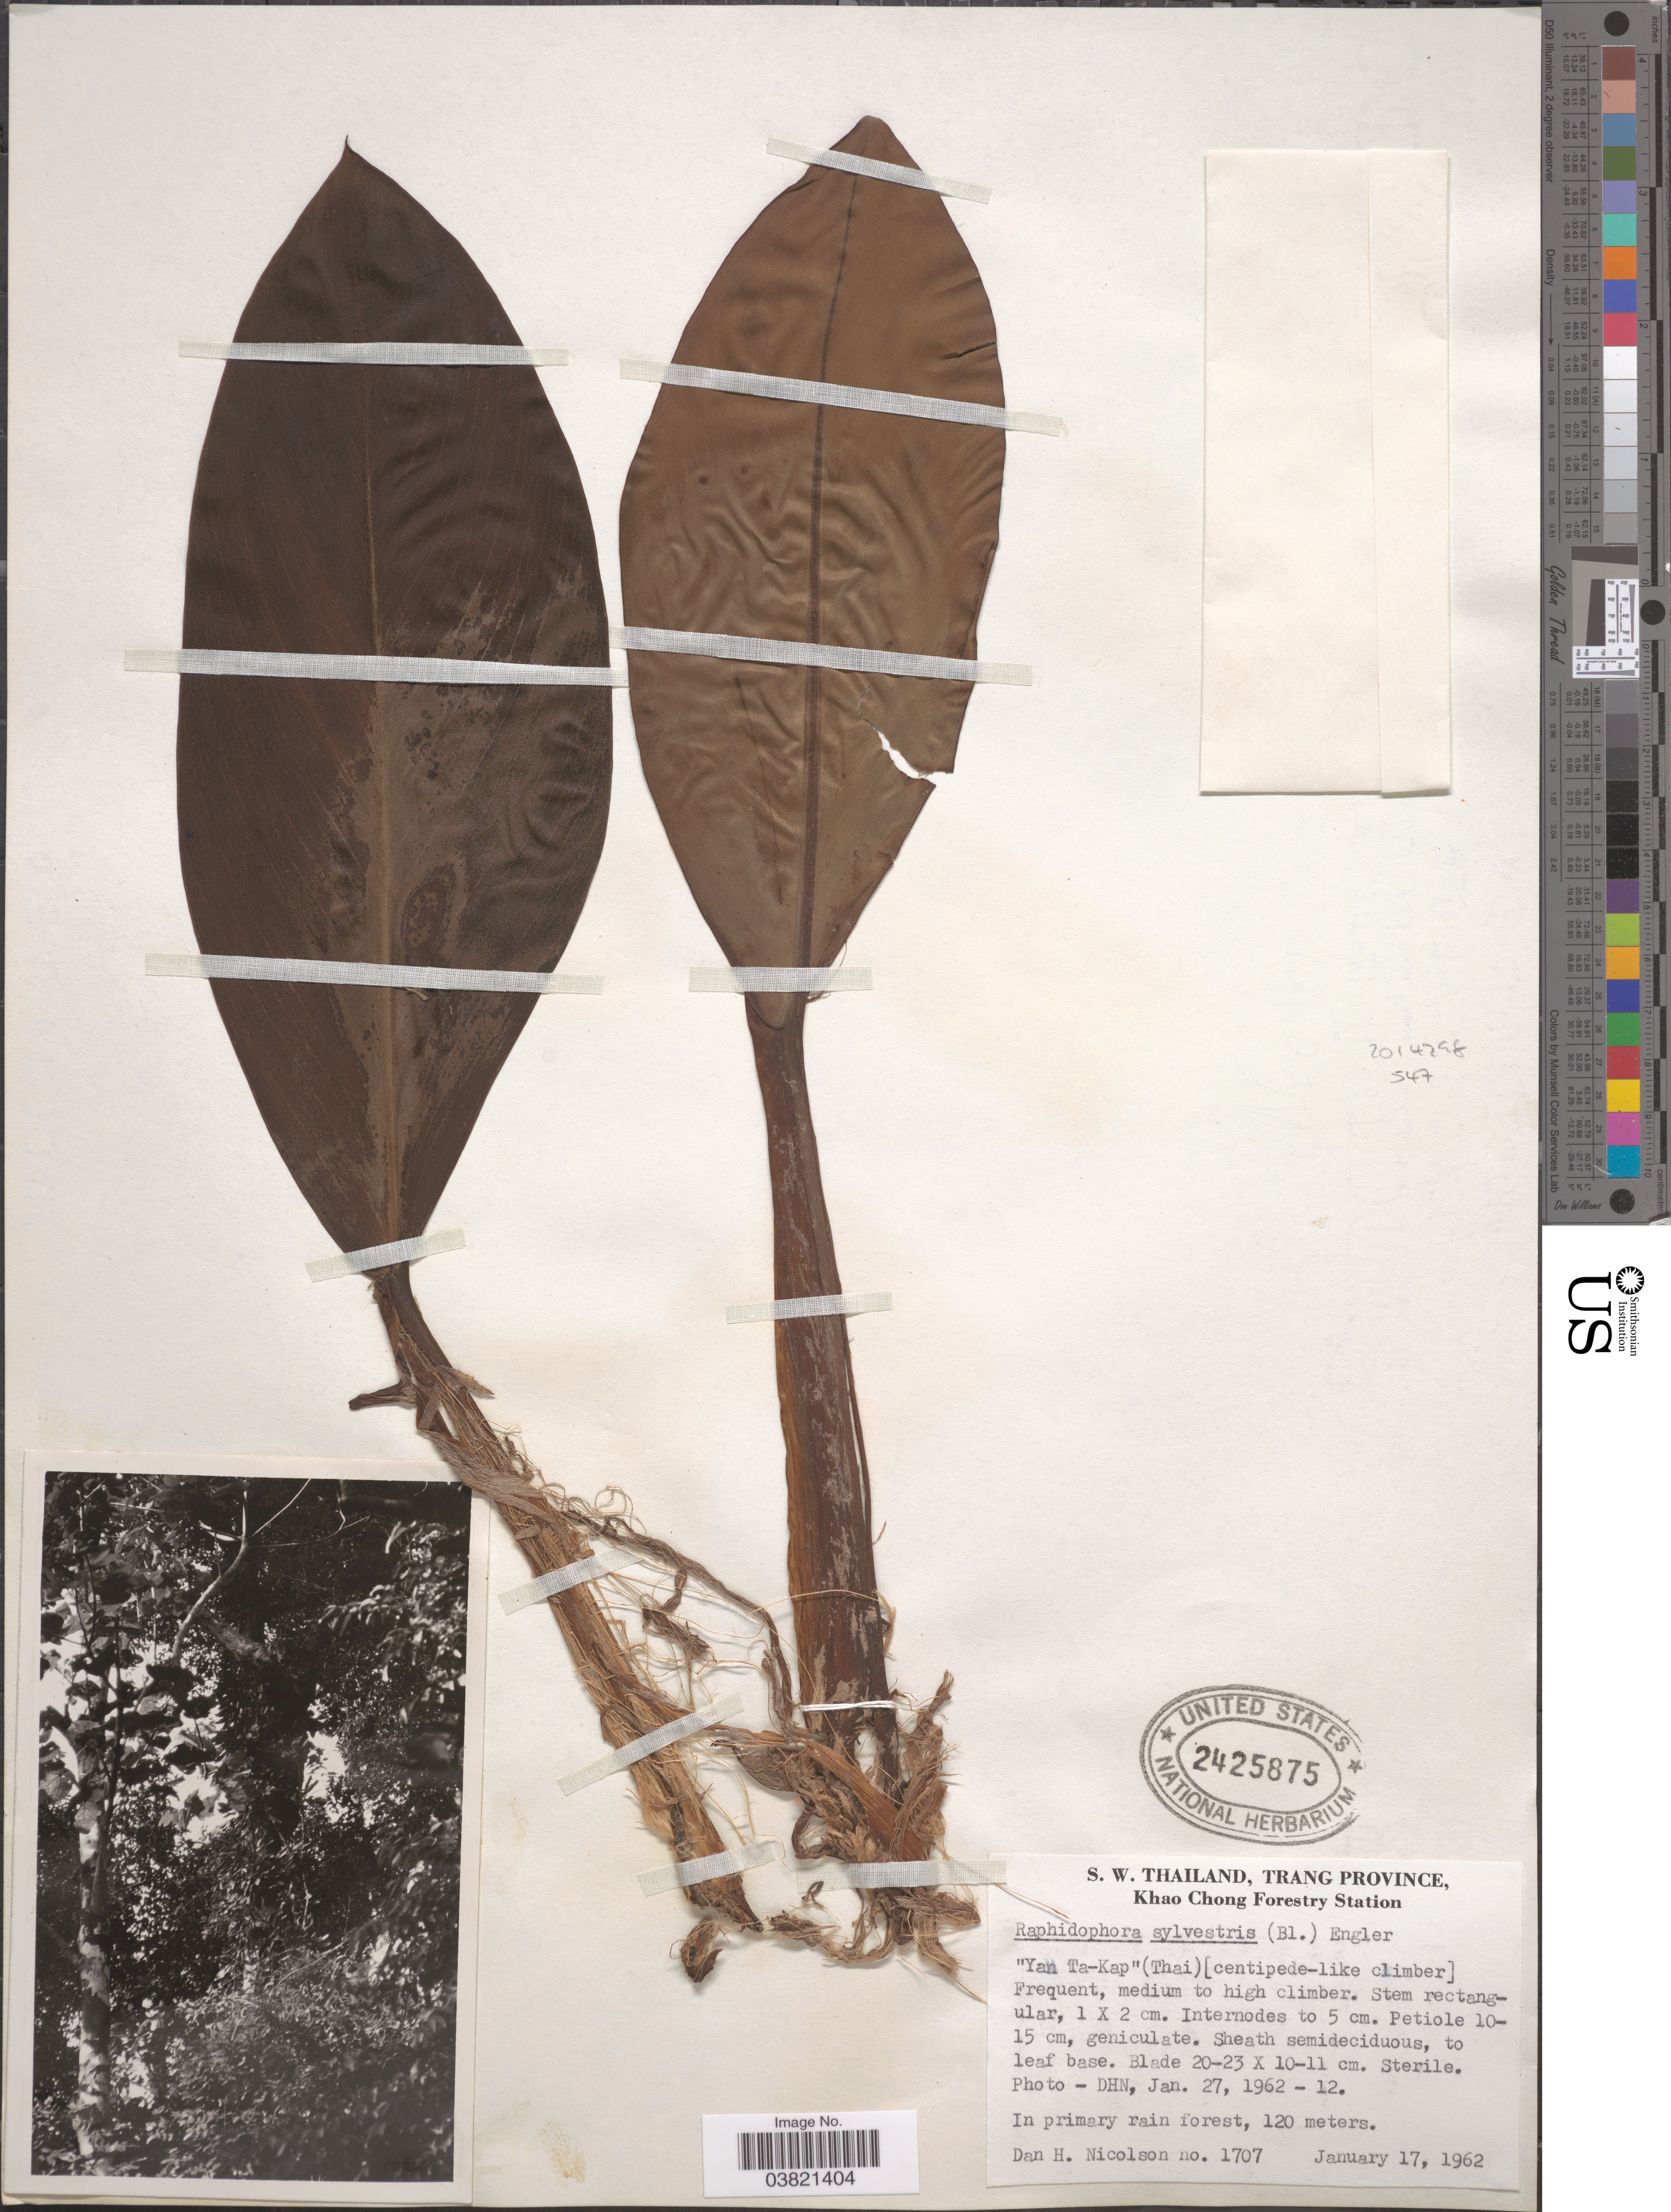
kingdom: Plantae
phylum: Tracheophyta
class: Liliopsida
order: Alismatales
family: Araceae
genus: Rhaphidophora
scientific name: Rhaphidophora sylvestris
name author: (Blume) Engl.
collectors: D. H. Nicolson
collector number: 1707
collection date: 1962-01-17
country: Thailand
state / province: Trang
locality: S. W. Thailand. Khao Chong Forestry Station.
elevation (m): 120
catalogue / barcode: US 2425875